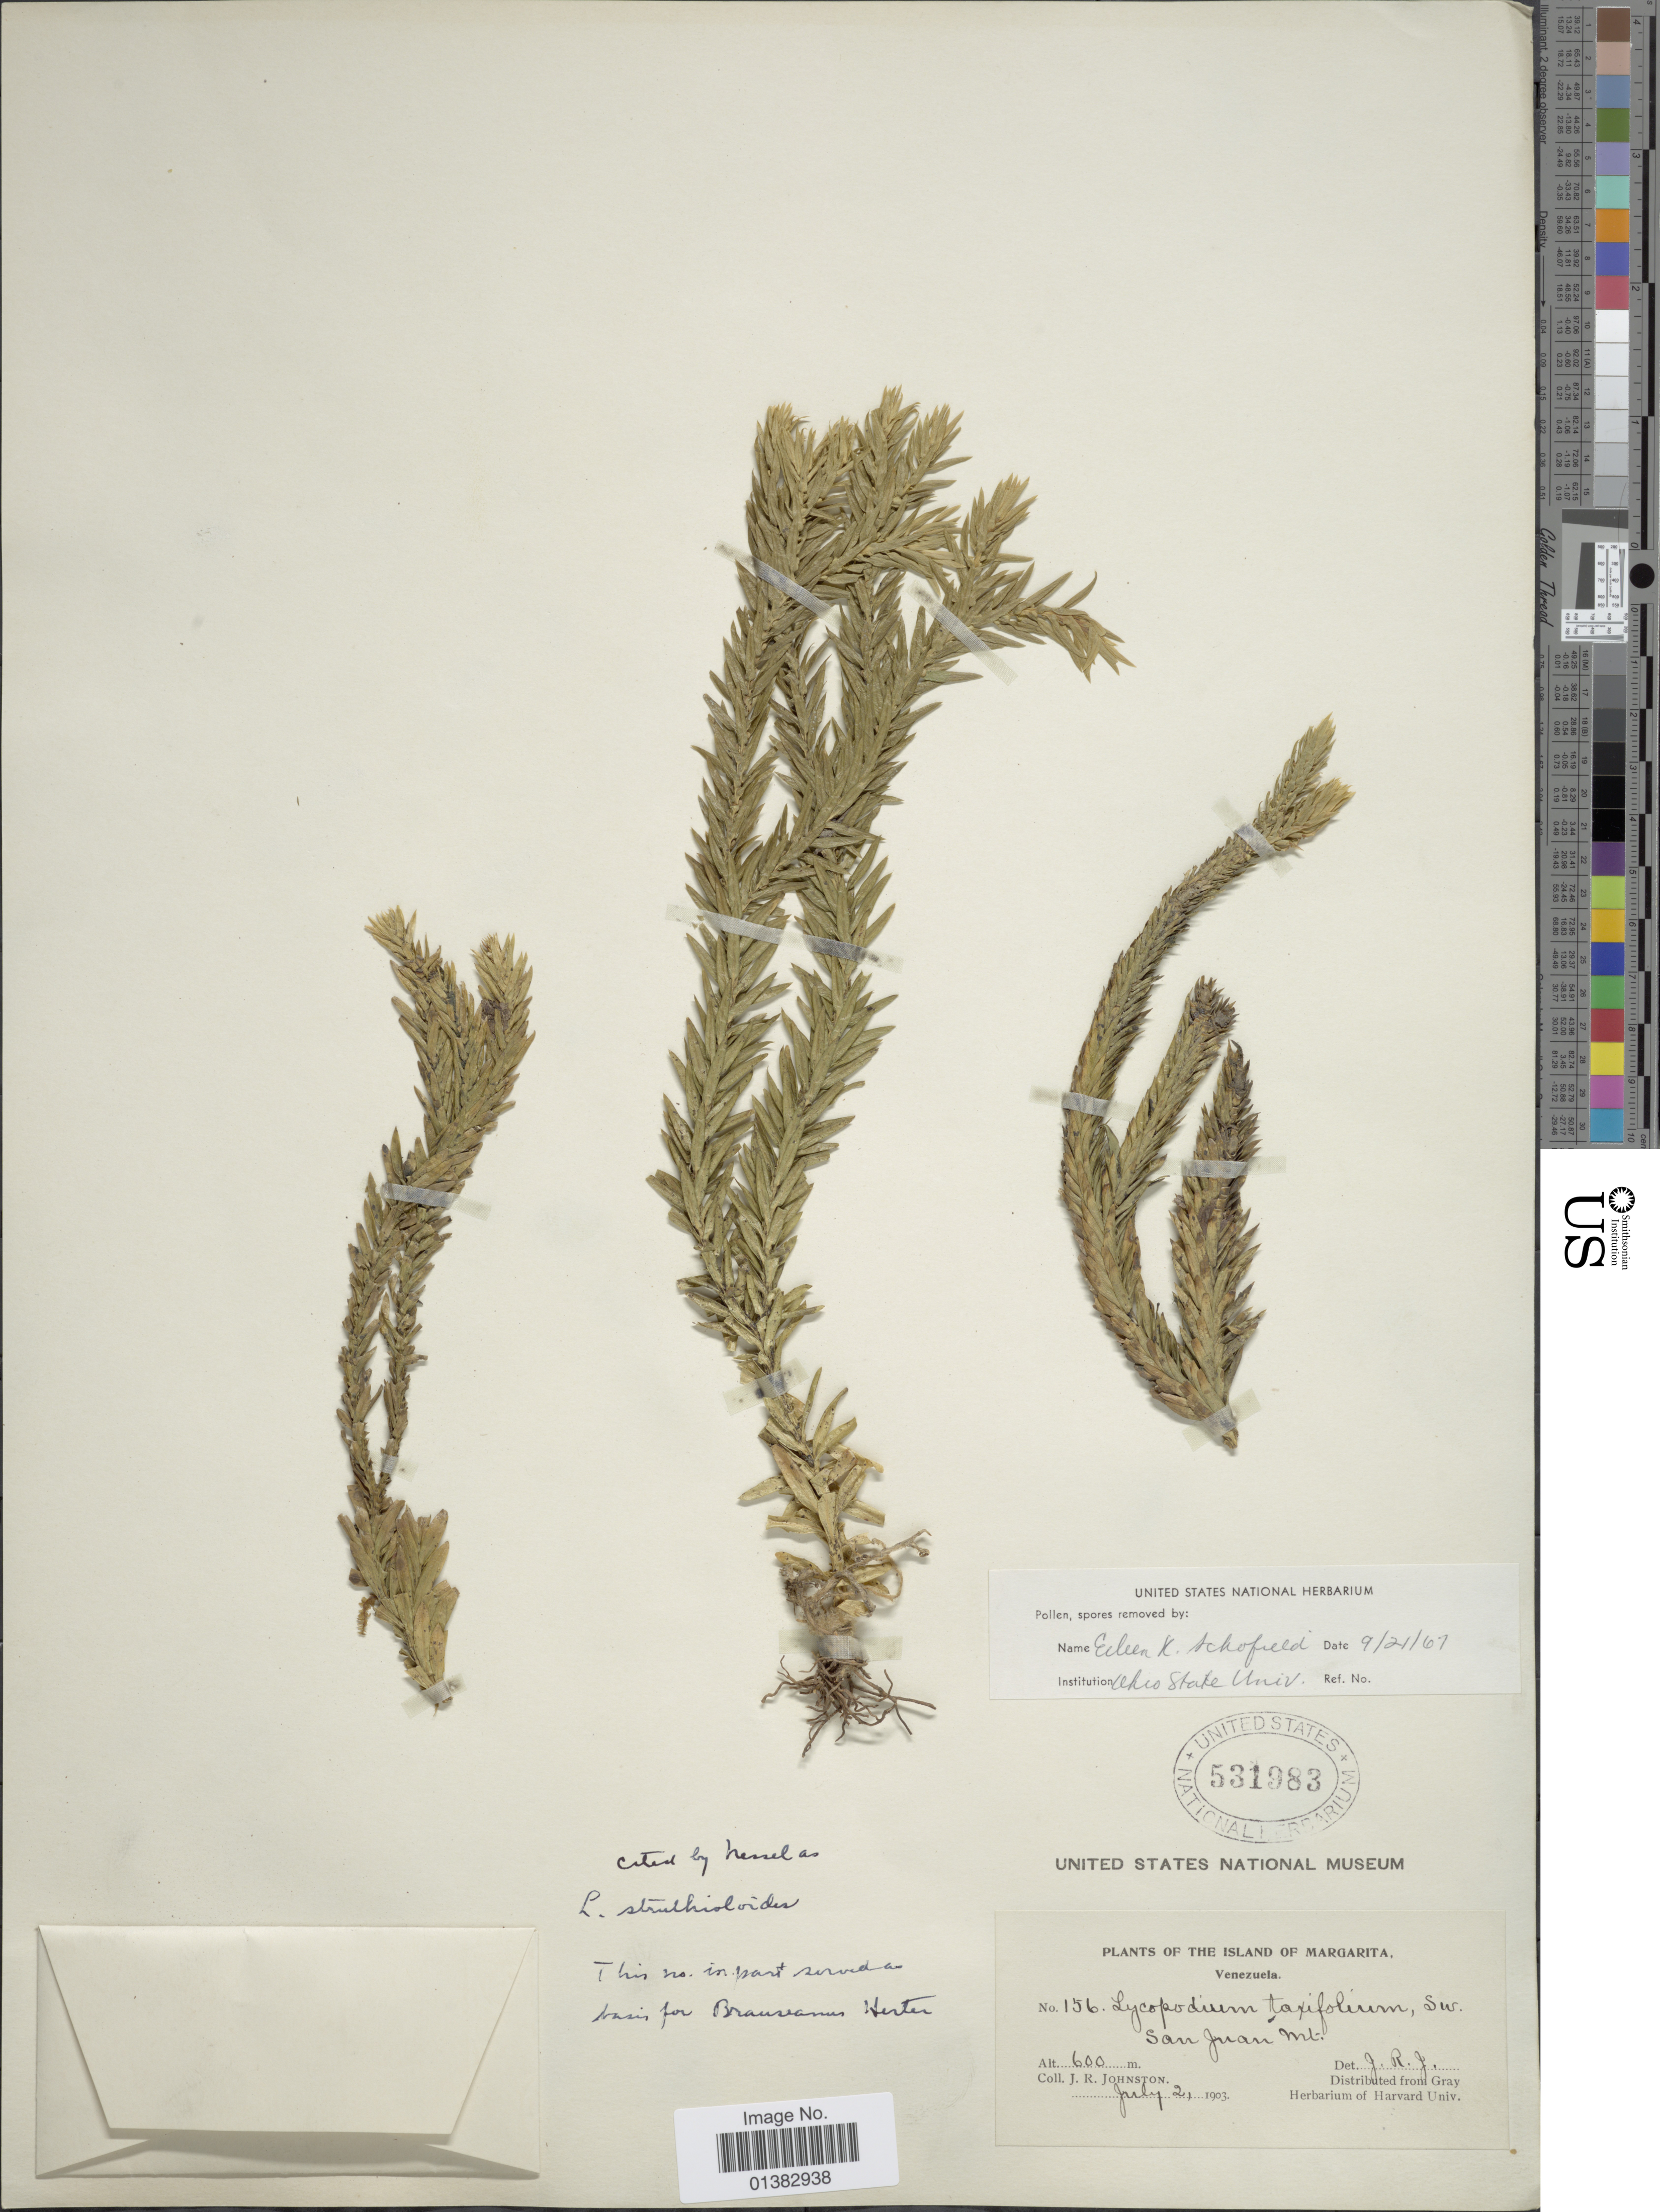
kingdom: Plantae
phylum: Tracheophyta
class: Lycopodiopsida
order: Lycopodiales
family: Lycopodiaceae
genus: Phlegmariurus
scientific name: Phlegmariurus taxifolius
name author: (Sw.) Á. Löve & D. Löve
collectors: J. Johnston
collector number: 156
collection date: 1903-07-02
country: Venezuela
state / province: Nueva Esparta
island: Margarita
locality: Island of Margarita, San Juan Mt.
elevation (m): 600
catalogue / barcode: US 531983